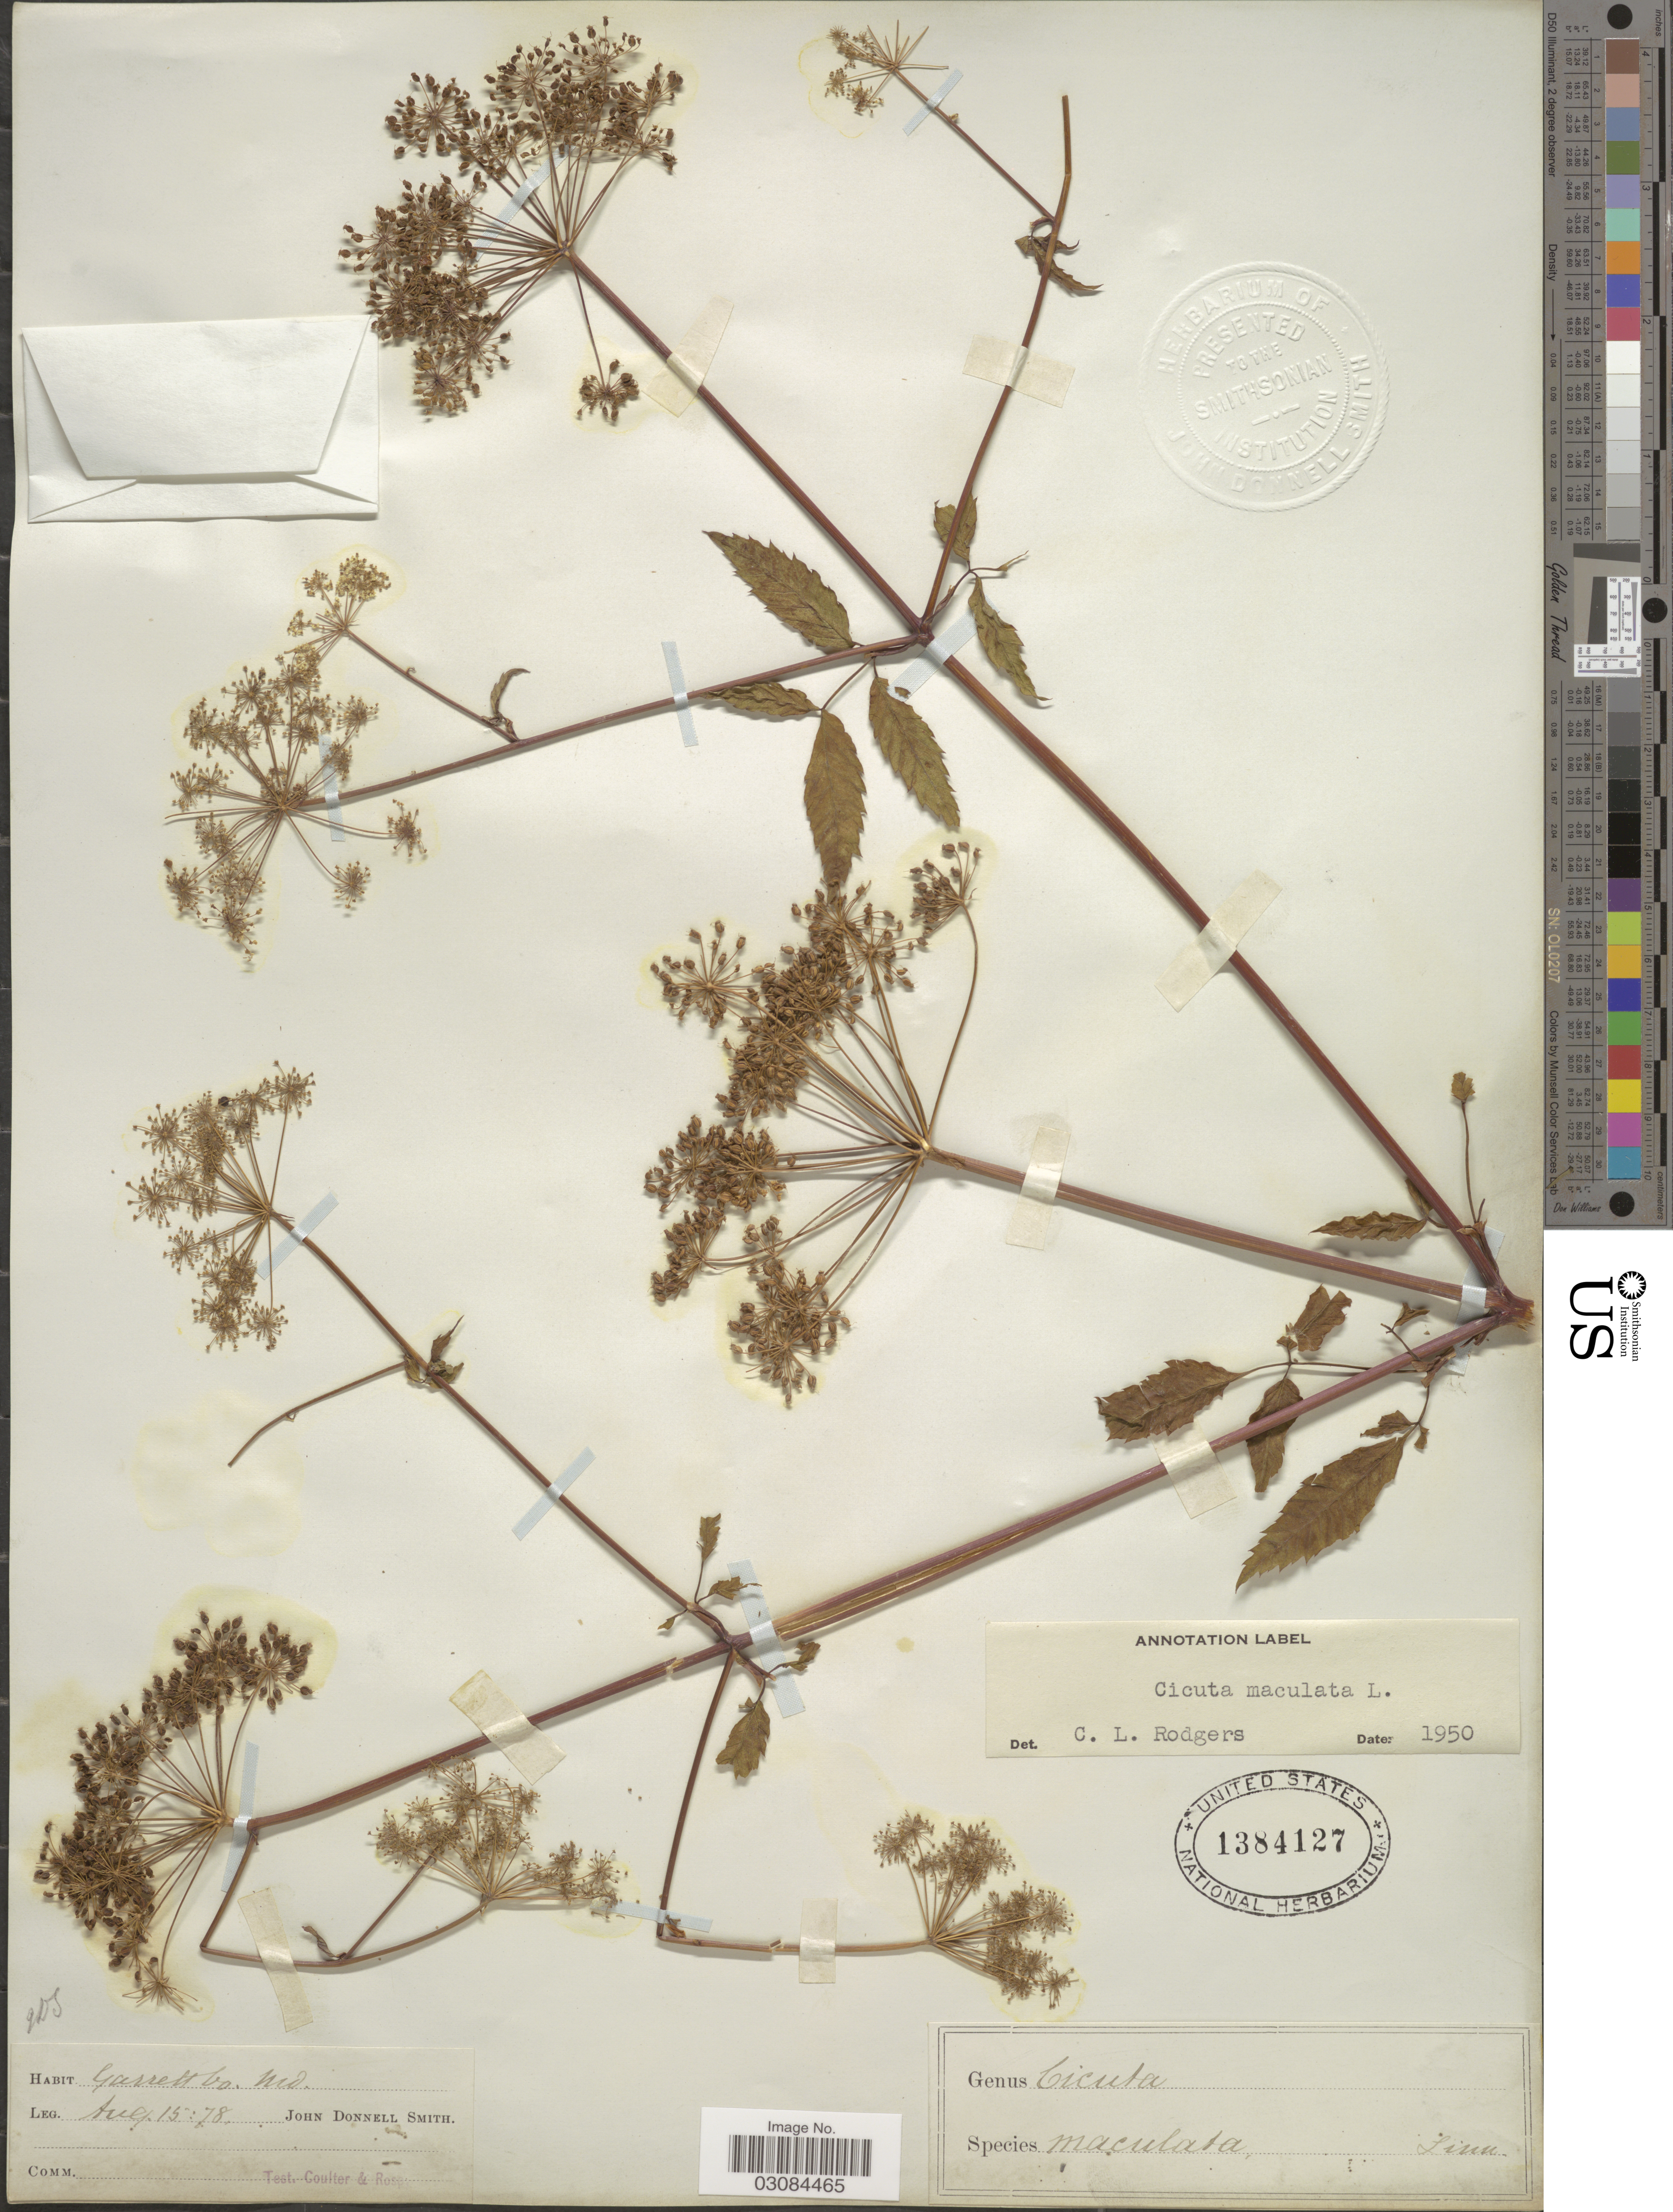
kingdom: Plantae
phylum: Tracheophyta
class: Magnoliopsida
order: Apiales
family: Apiaceae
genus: Cicuta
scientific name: Cicuta maculata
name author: L.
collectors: J. Donnell Smith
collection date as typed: Transcribed d/m/y: 15/8/78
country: United States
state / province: Maryland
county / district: Garrett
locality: Garrett Co. Md.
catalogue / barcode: US 1384127